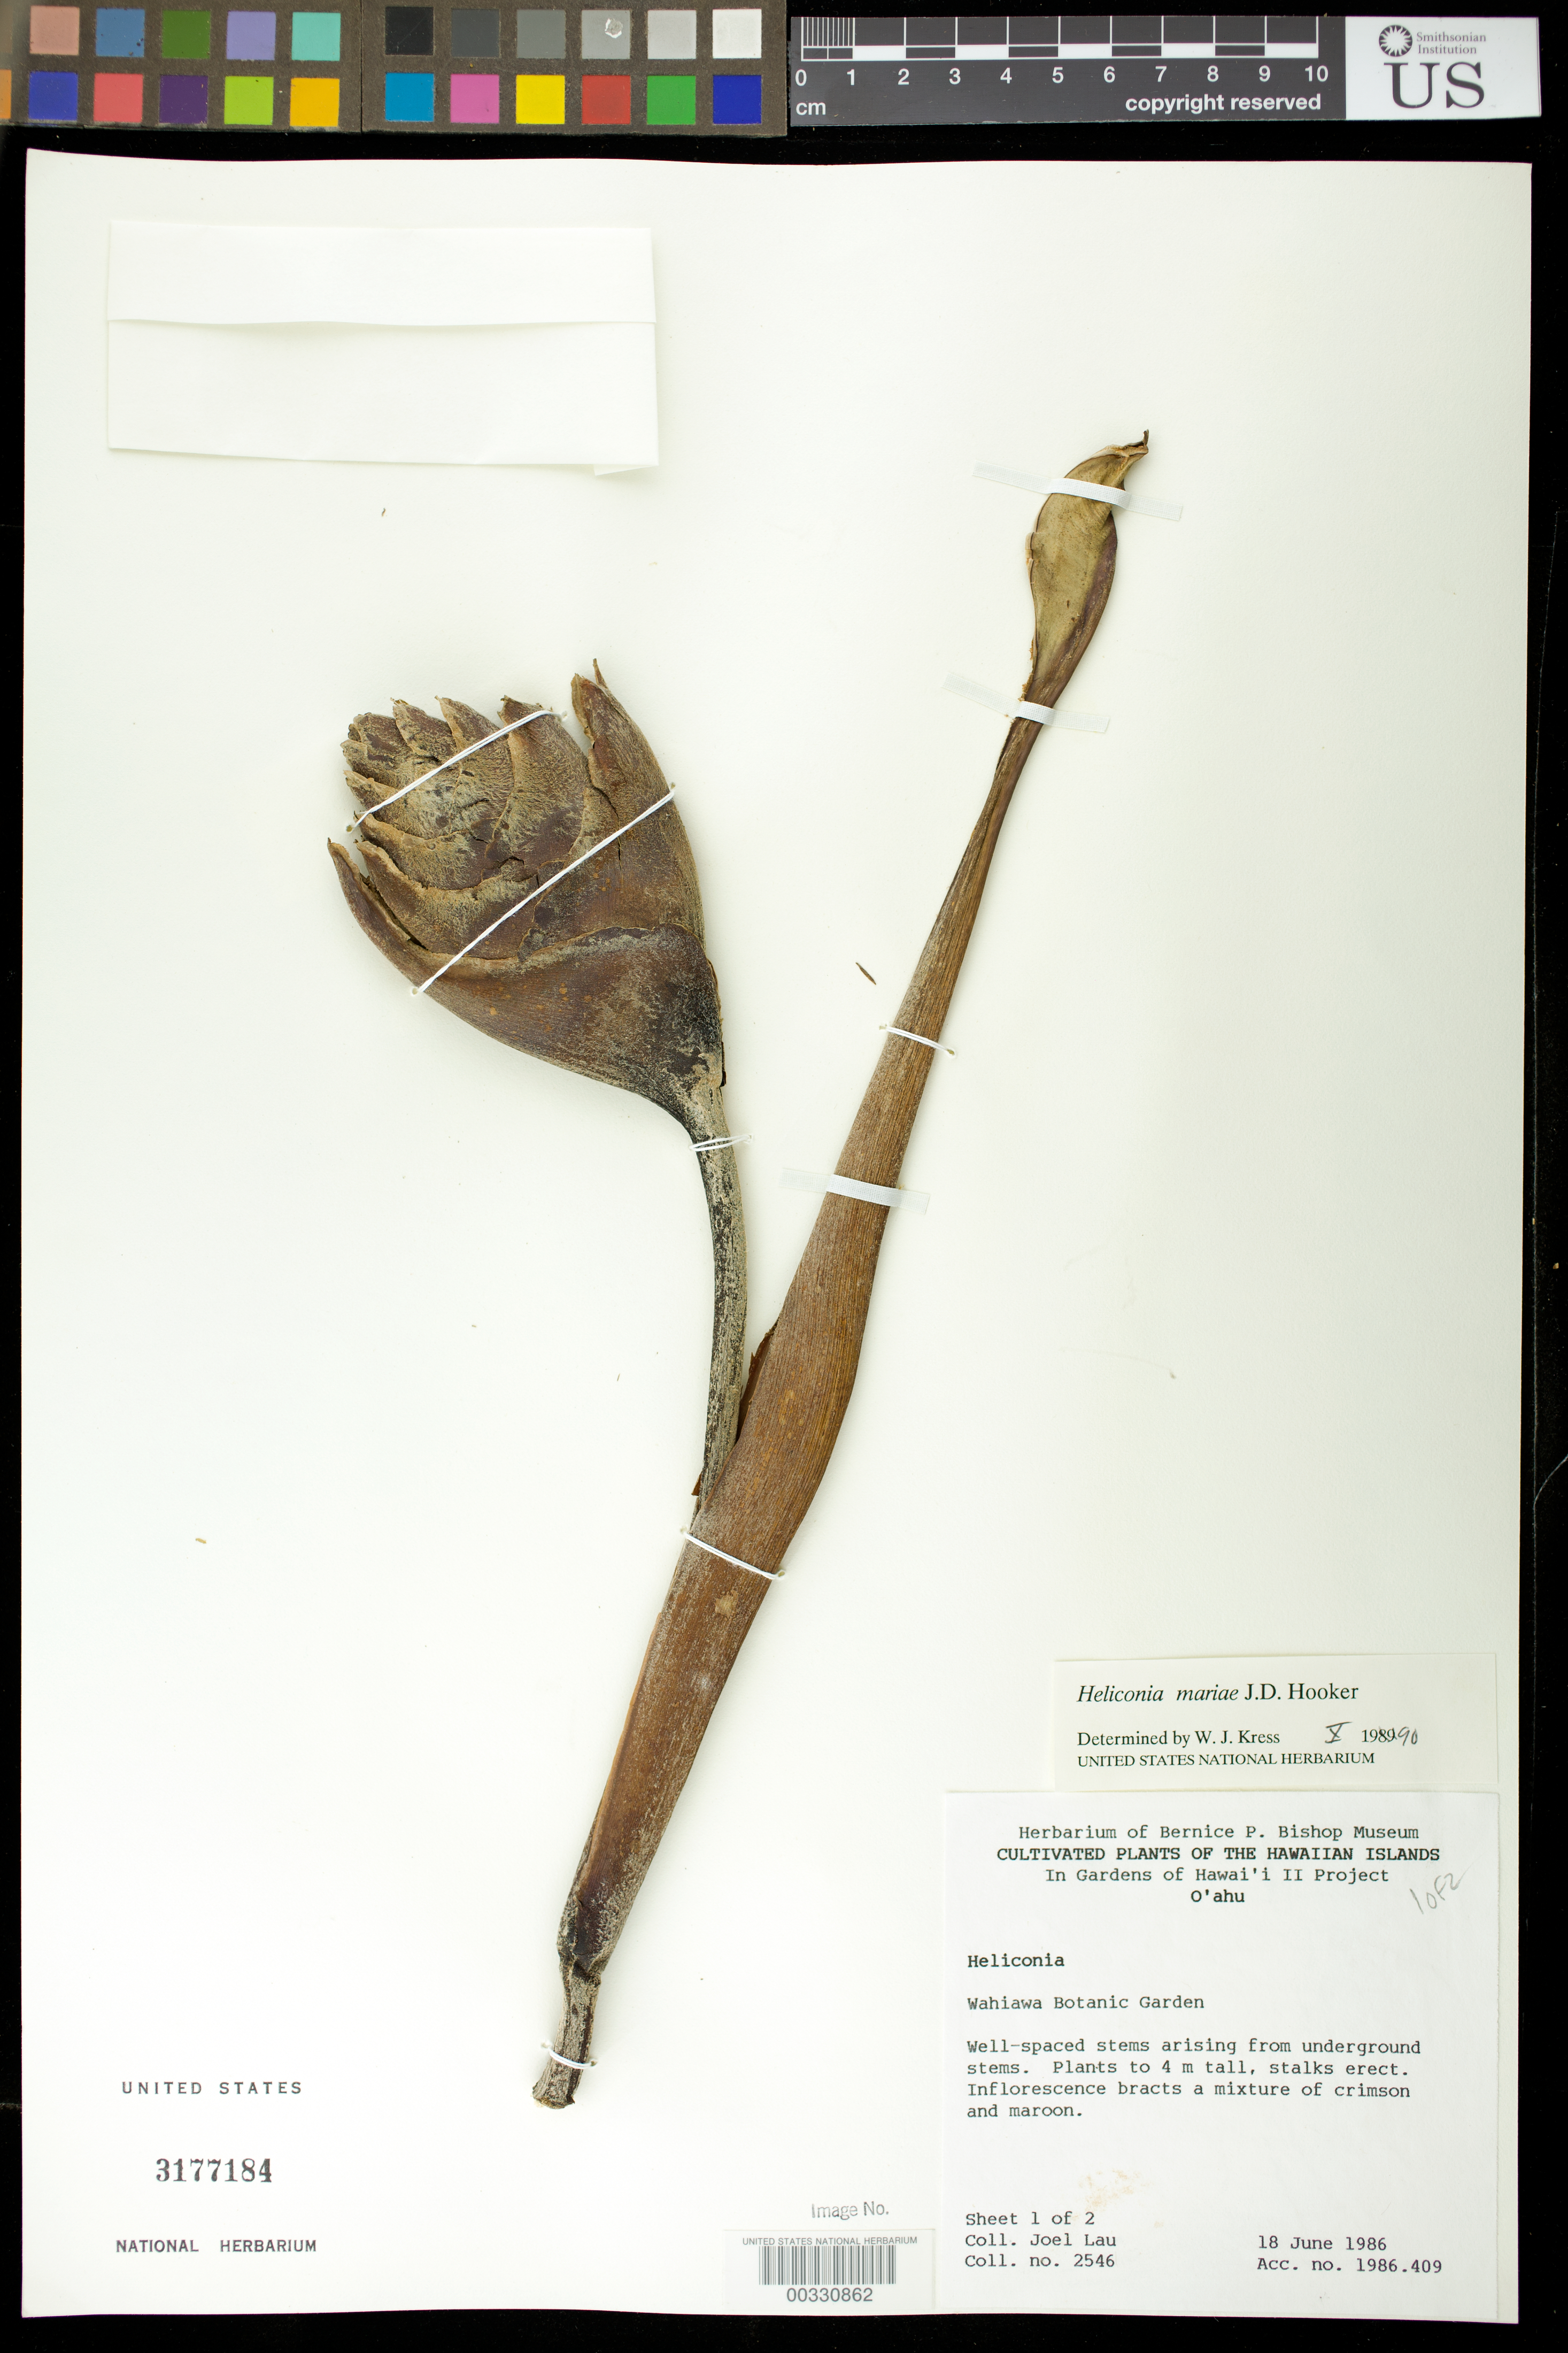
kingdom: Plantae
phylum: Tracheophyta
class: Liliopsida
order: Zingiberales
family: Heliconiaceae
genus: Heliconia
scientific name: Heliconia mariae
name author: Hook. f.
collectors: J. Lau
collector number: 2546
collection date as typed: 18 Jun 1986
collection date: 1986-06-18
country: United States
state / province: Florida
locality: Southern Florida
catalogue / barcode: US 3177184